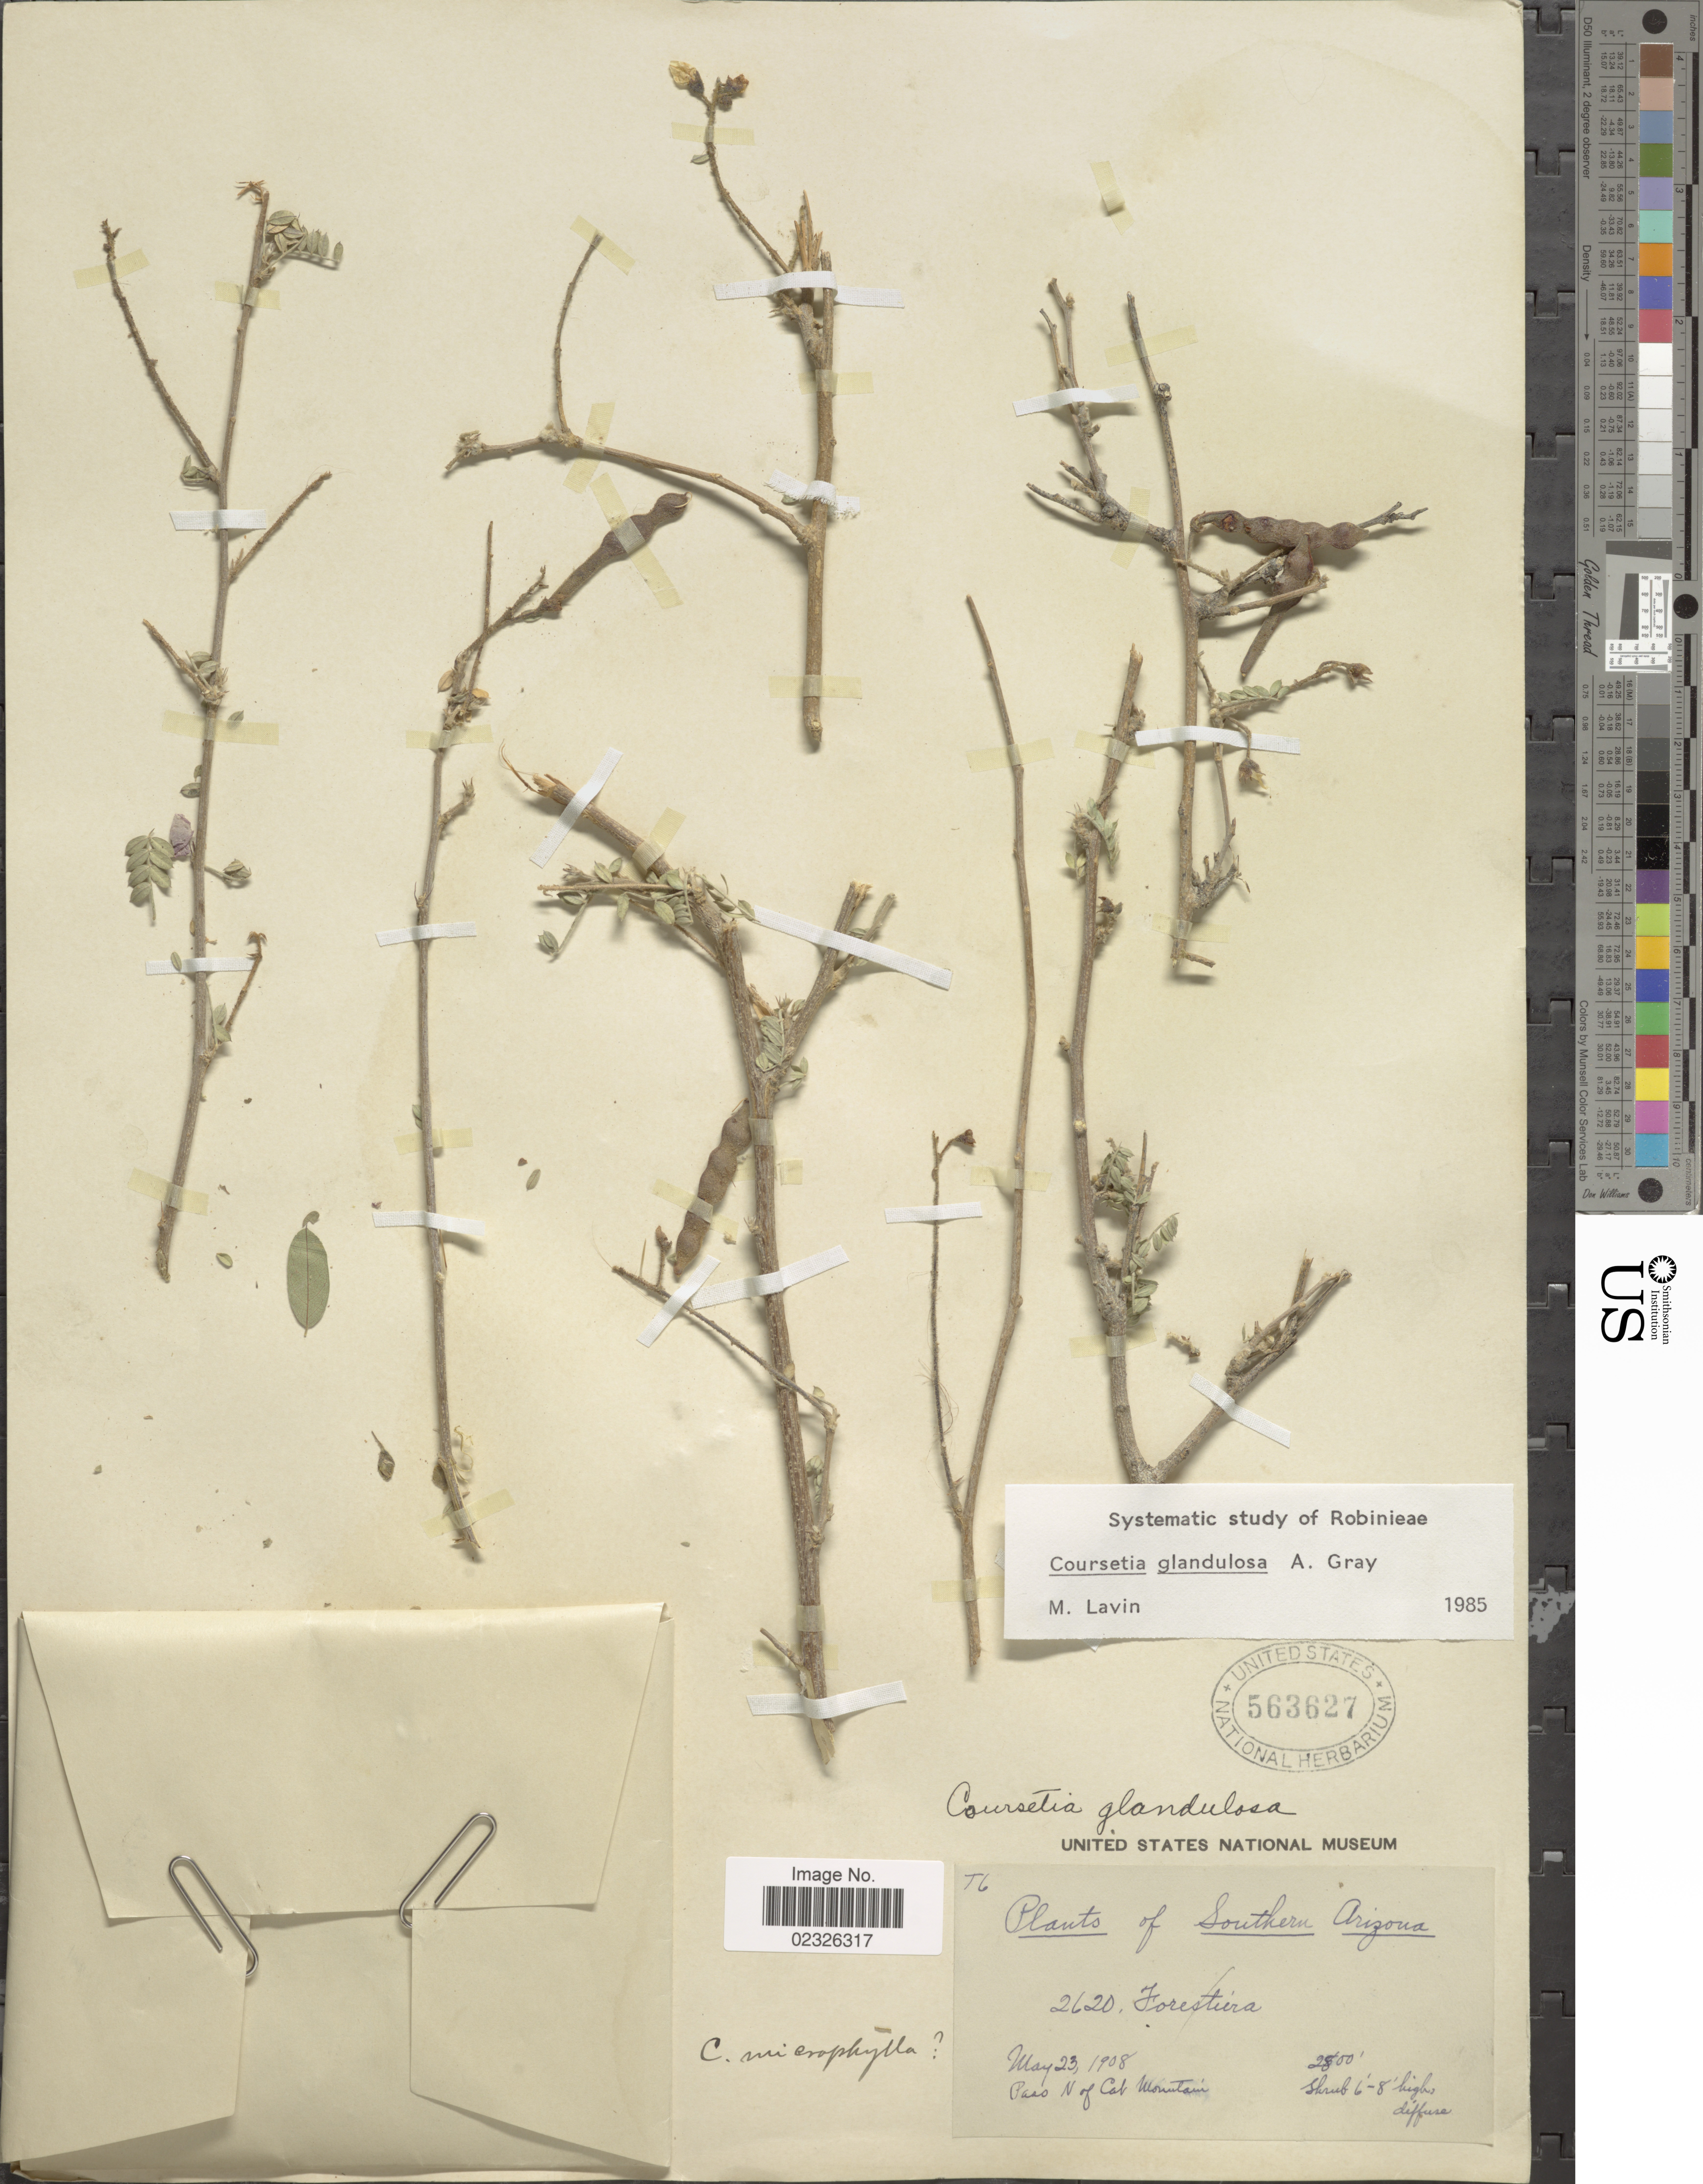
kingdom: Plantae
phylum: Tracheophyta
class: Magnoliopsida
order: Fabales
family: Fabaceae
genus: Coursetia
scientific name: Coursetia glandulosa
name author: A. Gray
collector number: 2620/T6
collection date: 1908-05-23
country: United States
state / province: Arizona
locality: Southern Arizona. Pass N of Cal Mountain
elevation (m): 762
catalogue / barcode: US 563627